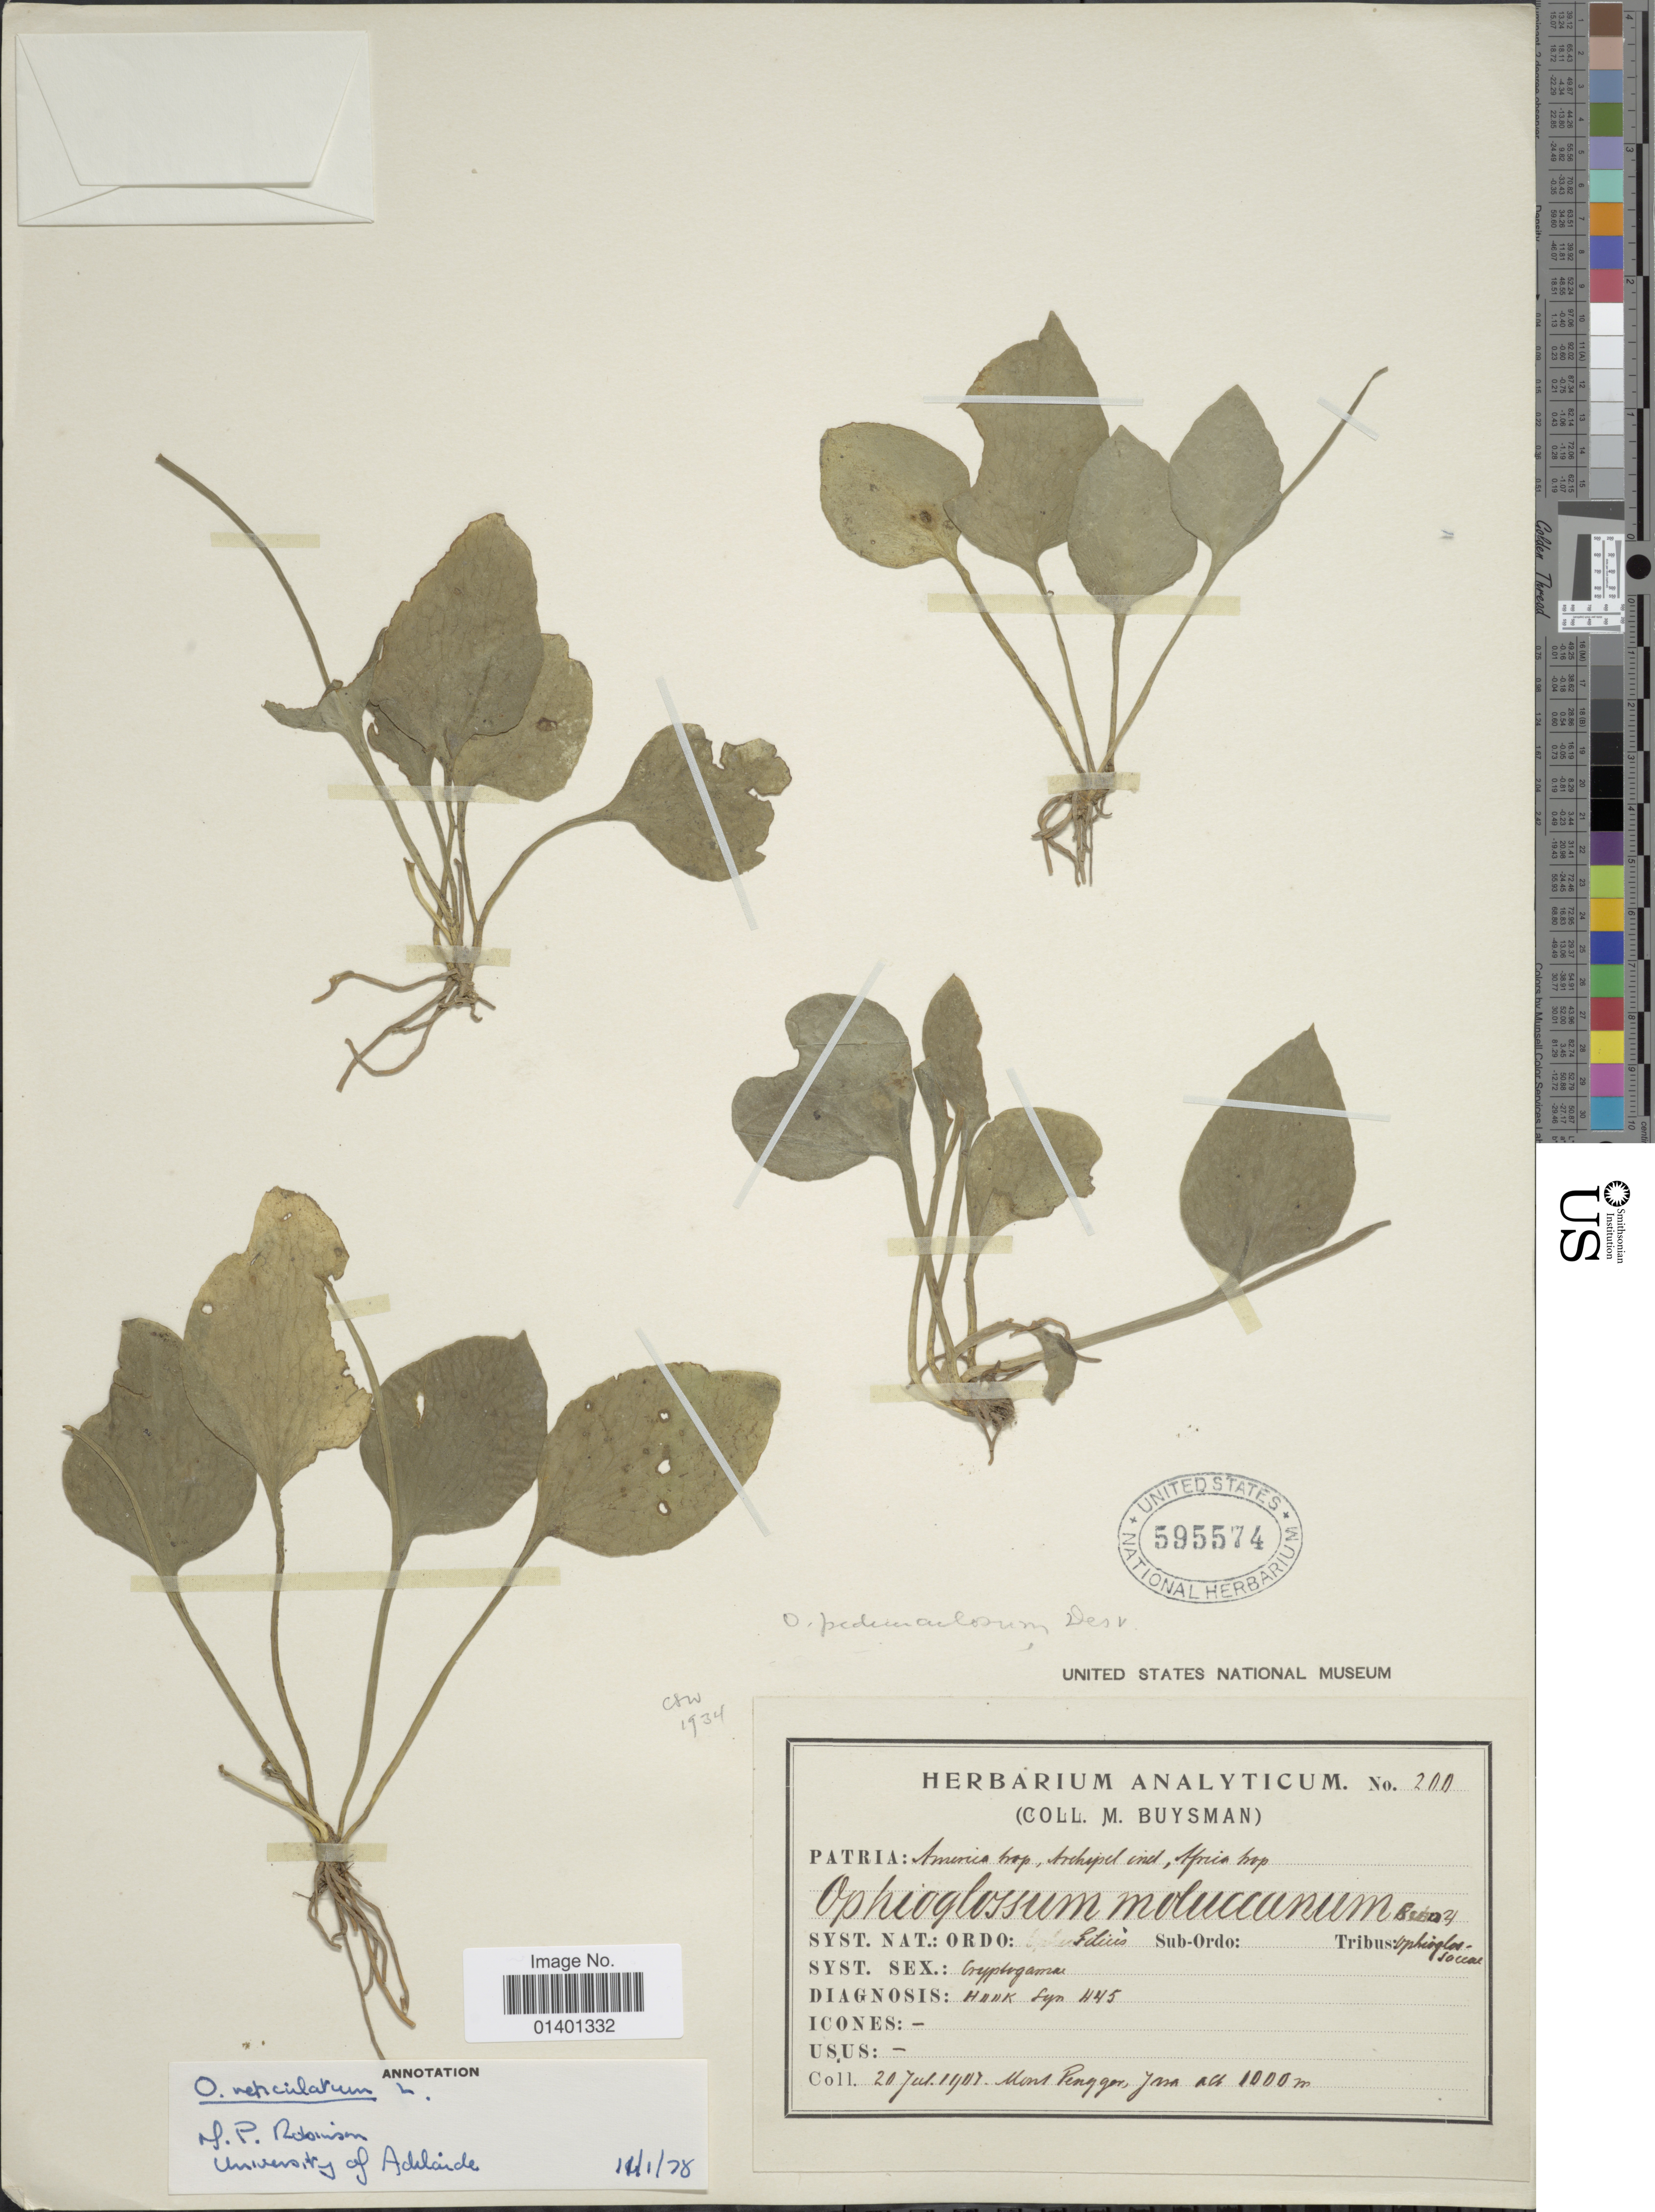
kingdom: Plantae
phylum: Tracheophyta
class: Polypodiopsida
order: Ophioglossales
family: Ophioglossaceae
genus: Ophioglossum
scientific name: Ophioglossum reticulatum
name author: L.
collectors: M. Buysman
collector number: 200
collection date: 1907-07-20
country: Indonesia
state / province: Java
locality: Mont Pengar [interpreted]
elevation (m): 1000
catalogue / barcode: US 595574